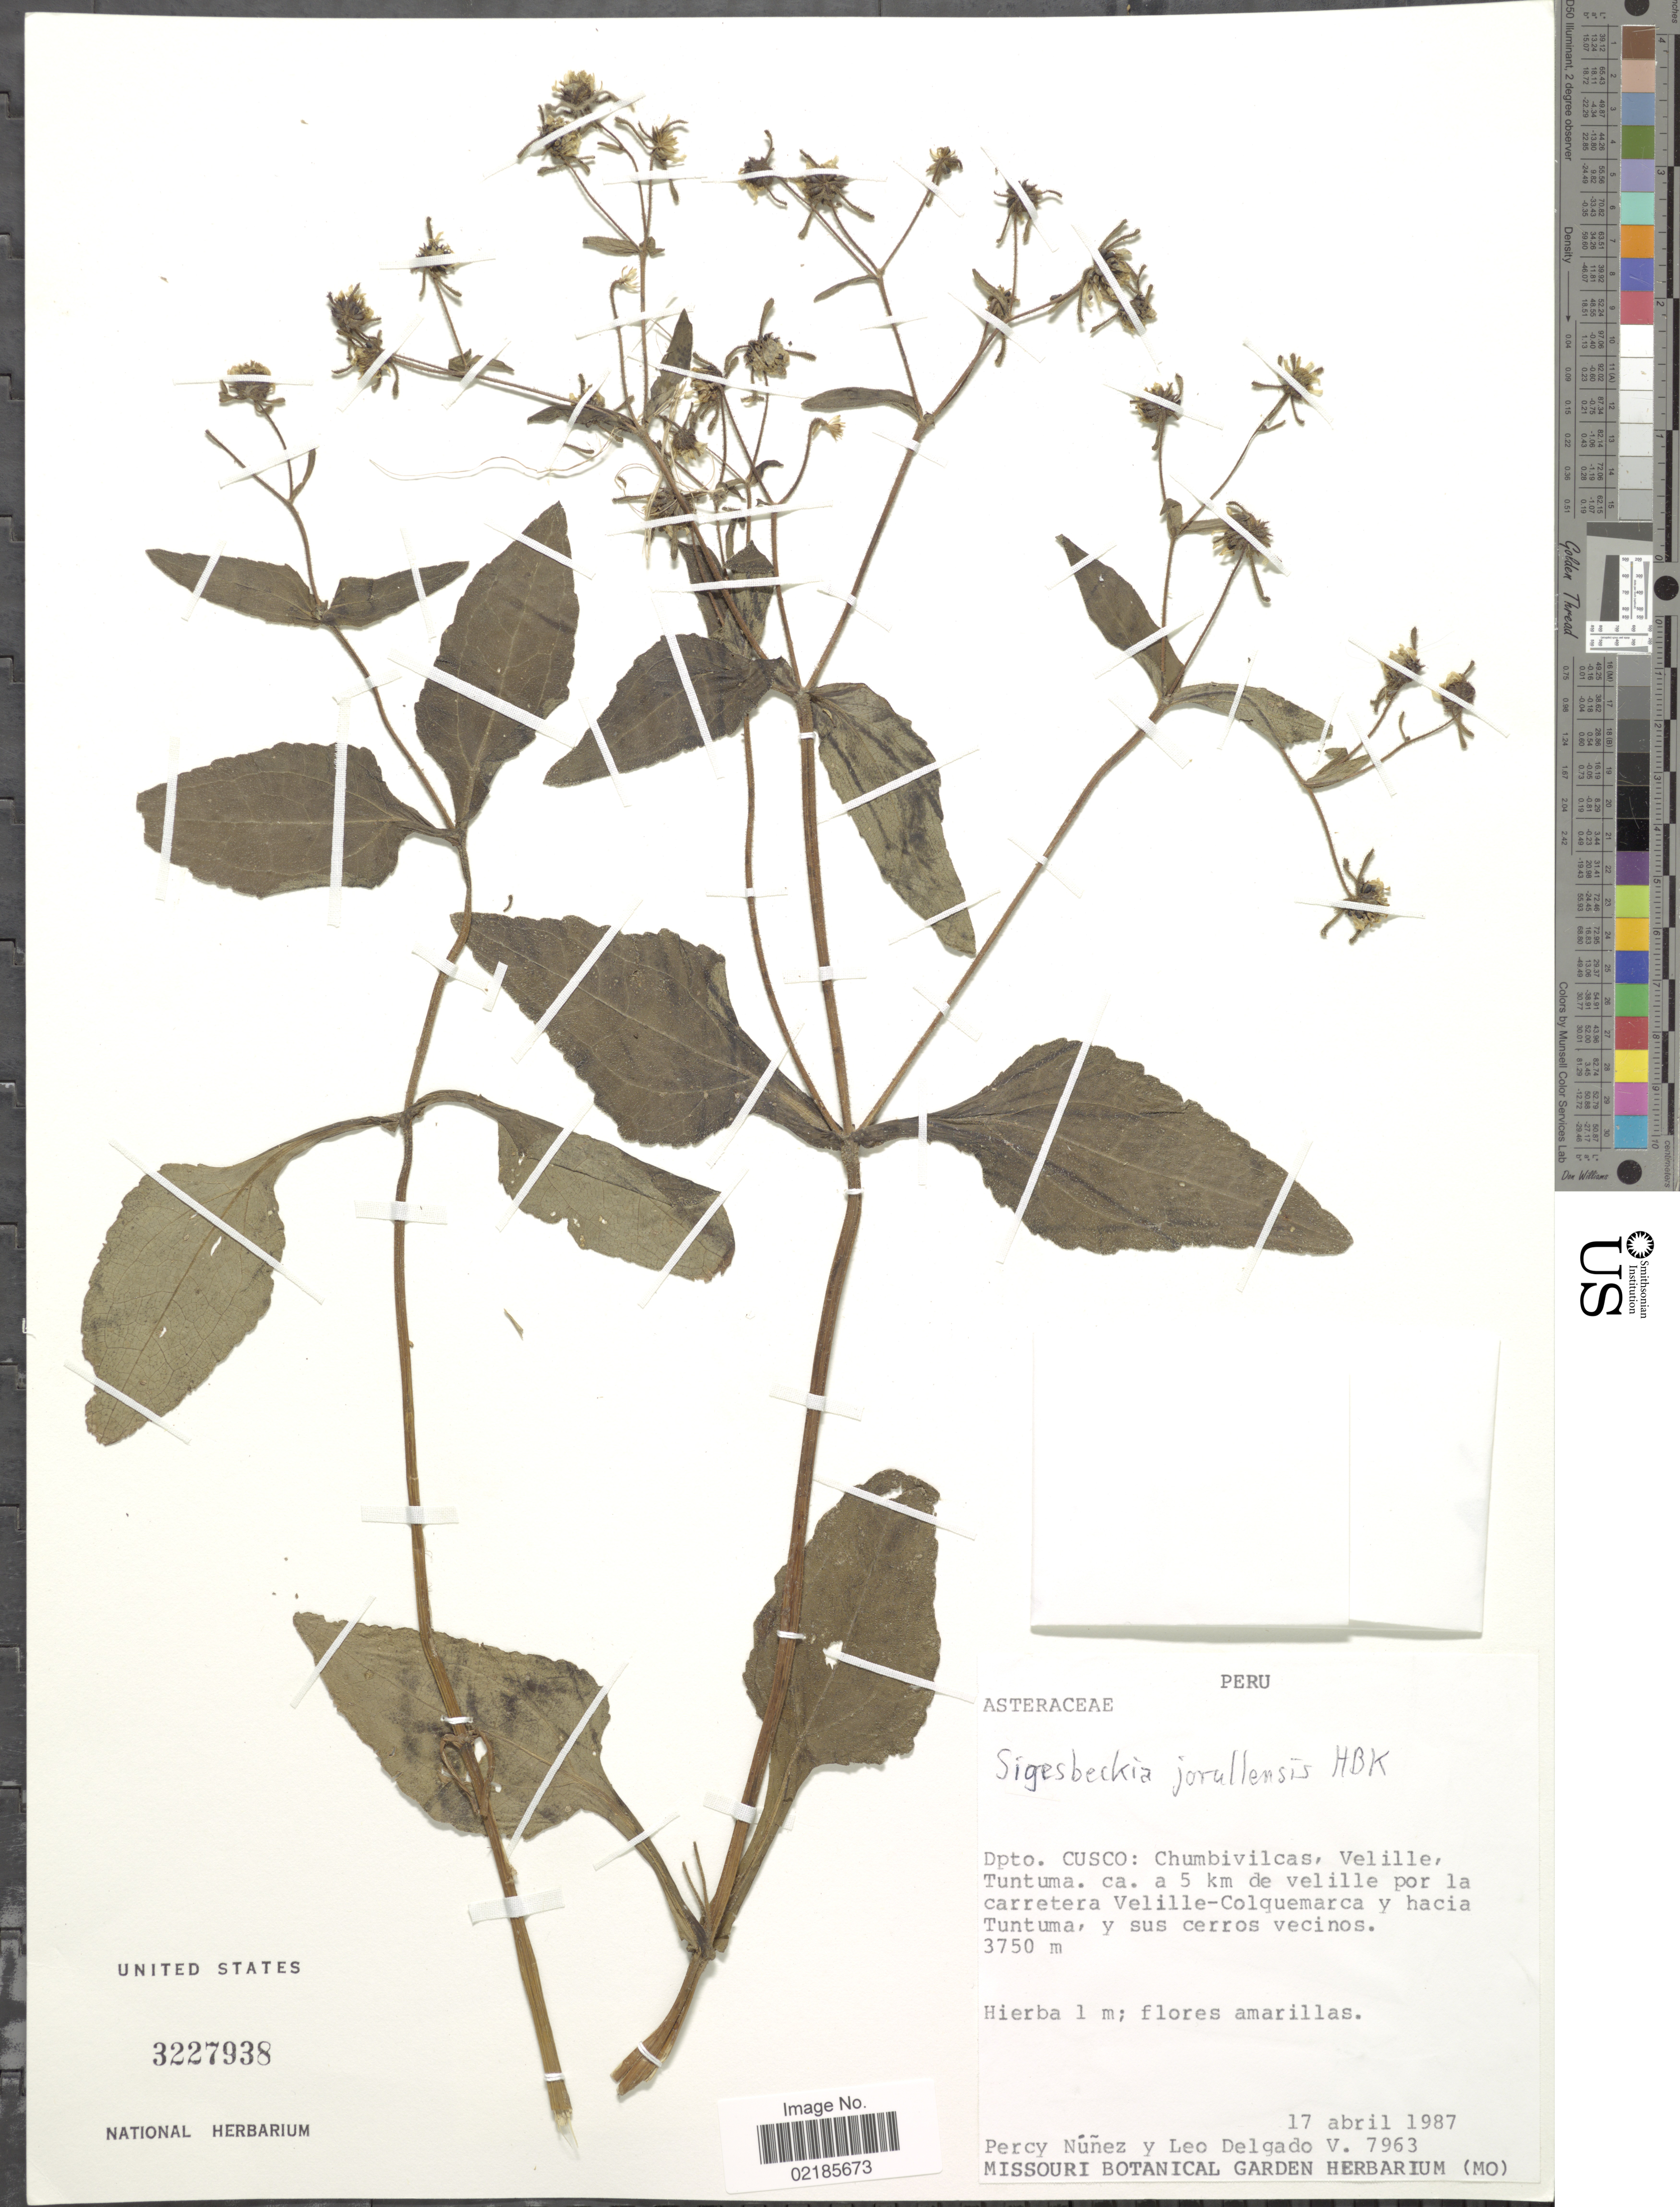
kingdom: Plantae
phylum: Tracheophyta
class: Magnoliopsida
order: Asterales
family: Asteraceae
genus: Sigesbeckia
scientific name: Sigesbeckia jorullensis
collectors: P. Nuñez V. & L. Delgado V.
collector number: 7963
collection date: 1987-04-17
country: Peru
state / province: Cusco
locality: Chumbivilcas, Vdelille, Tuntuma, ca. a 5 km de velille por la carretera Velille-Colquemarca y hacia Tuntama, y sus cerros vercinos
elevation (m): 3750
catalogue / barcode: US 3227938